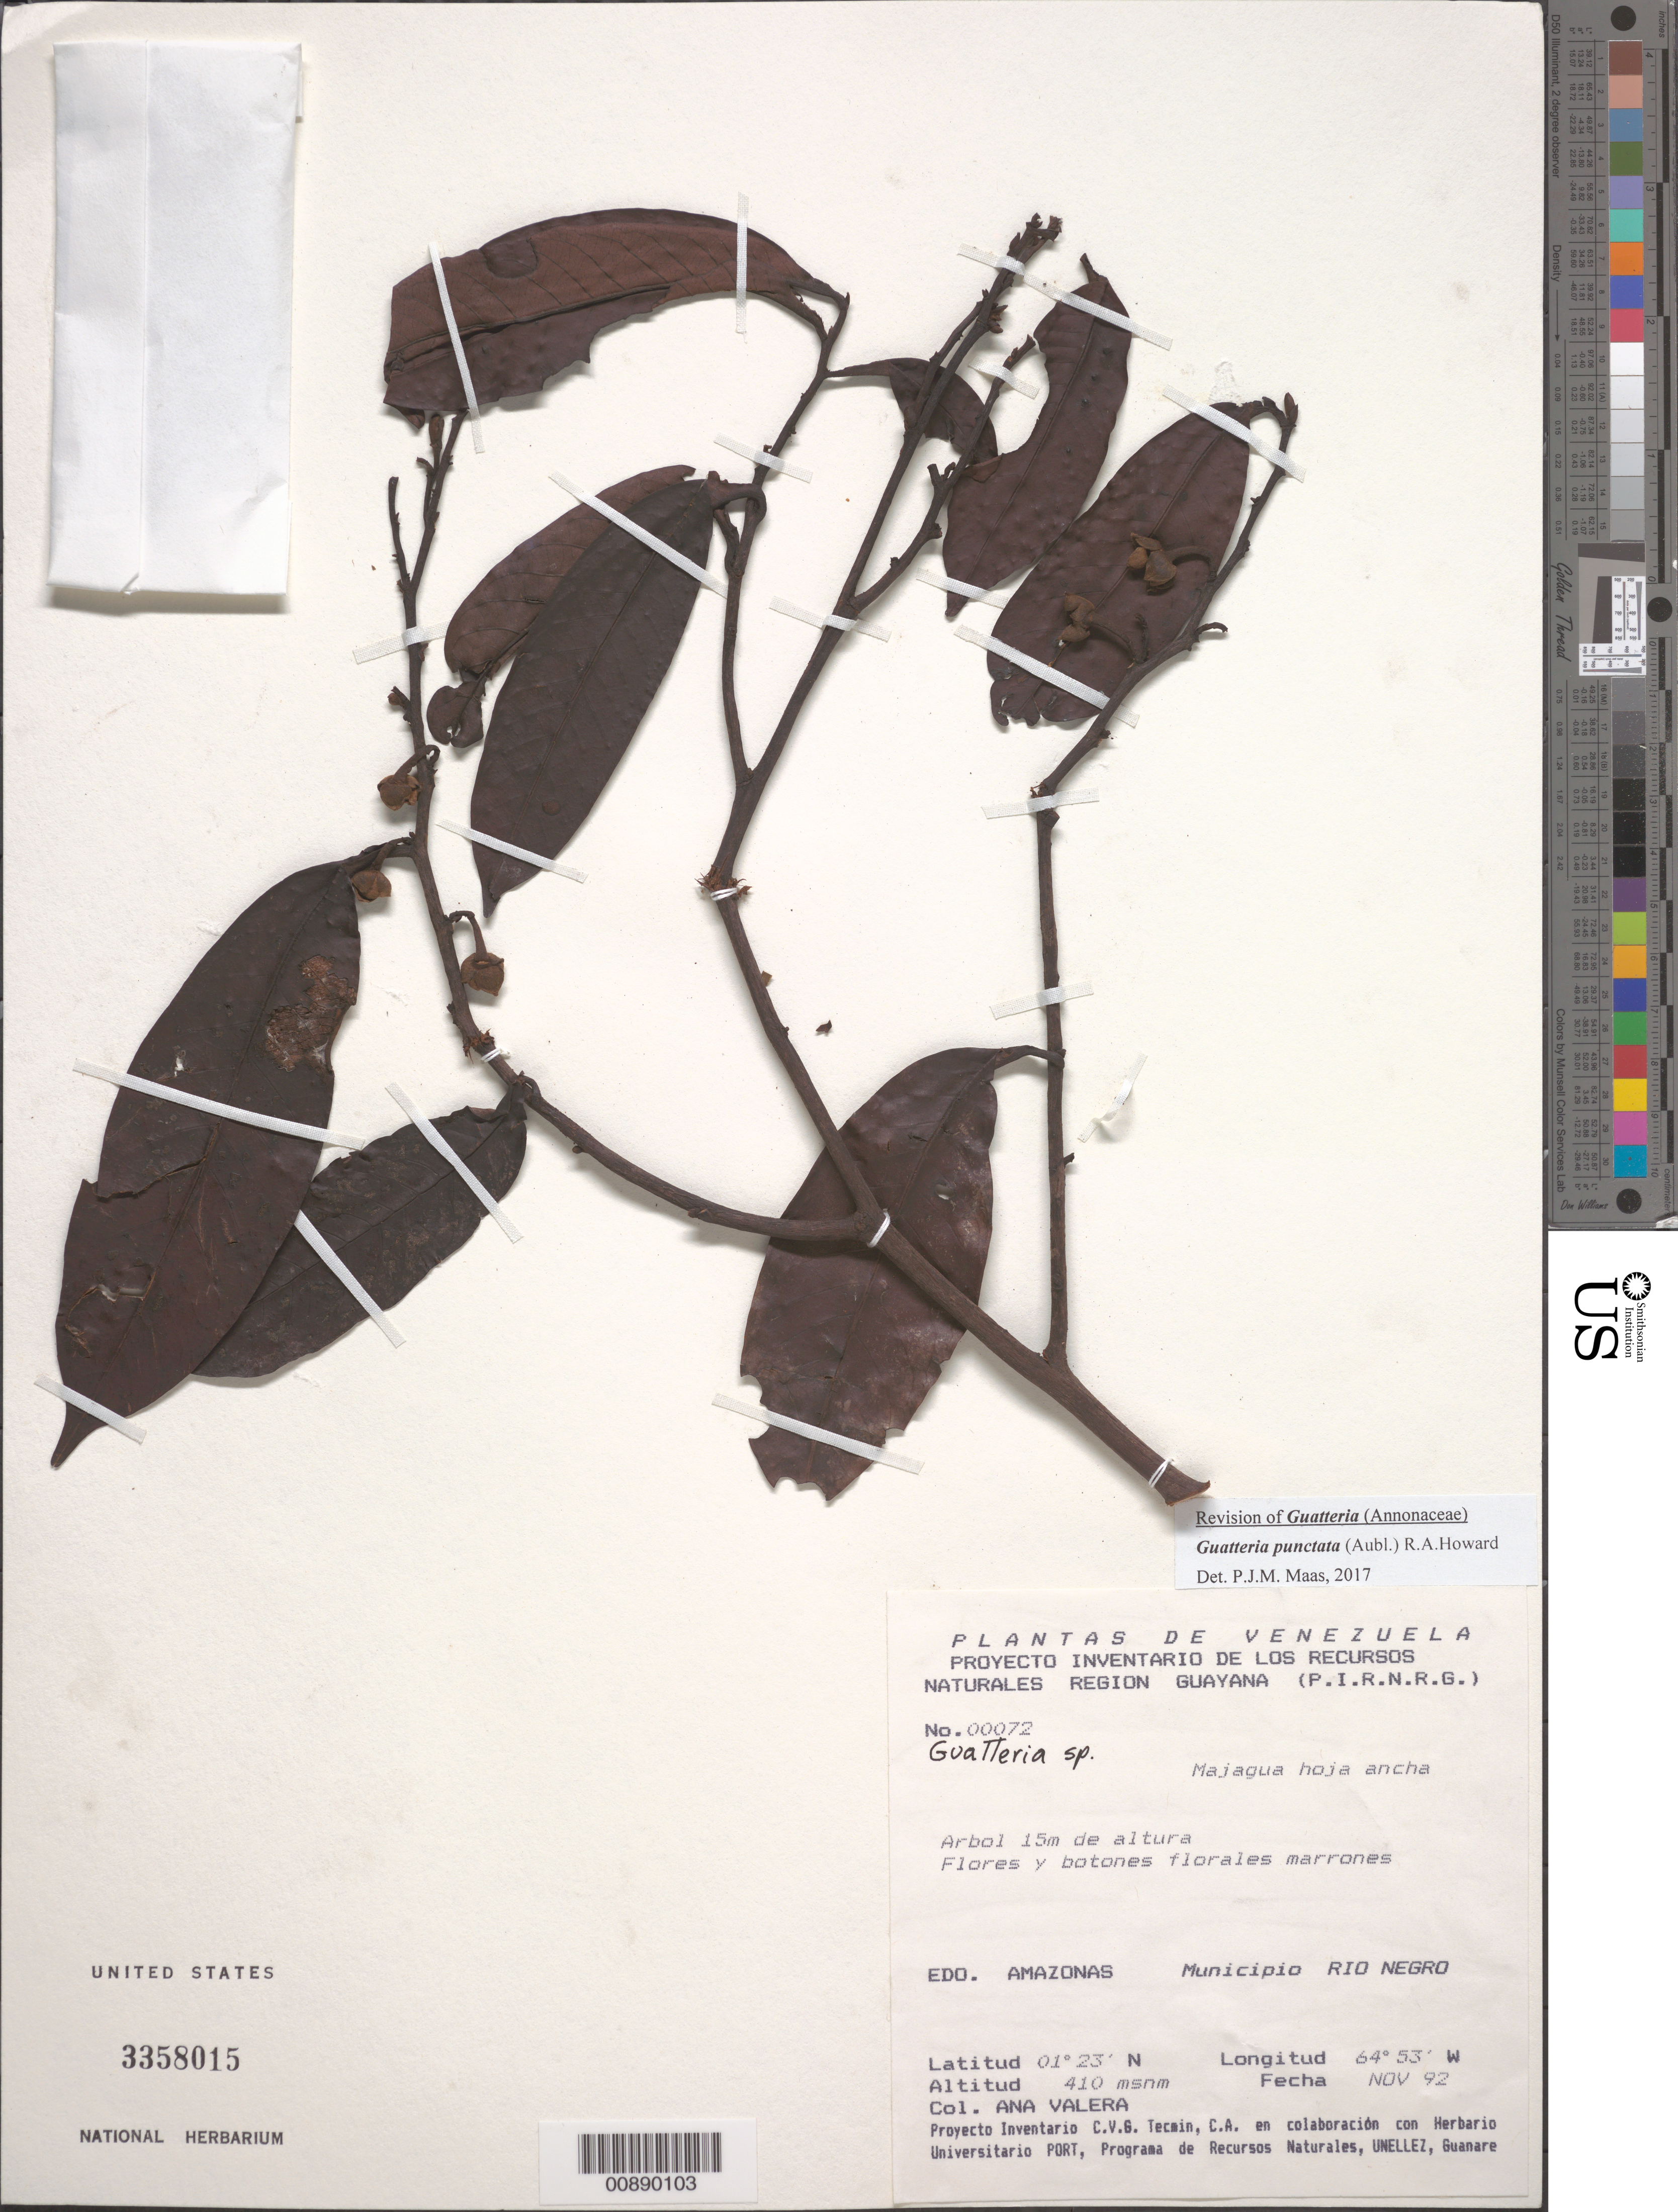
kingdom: Plantae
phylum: Tracheophyta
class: Magnoliopsida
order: Magnoliales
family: Annonaceae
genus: Guatteria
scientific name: Guatteria punctata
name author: (Aubl.) R.A. Howard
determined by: Maas, Paul J.; Maas, H.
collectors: A. Valera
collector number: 72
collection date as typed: Nov-92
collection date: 1992-11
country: Venezuela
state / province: Amazonas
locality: Mun. Río Negro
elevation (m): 410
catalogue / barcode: US 3358015